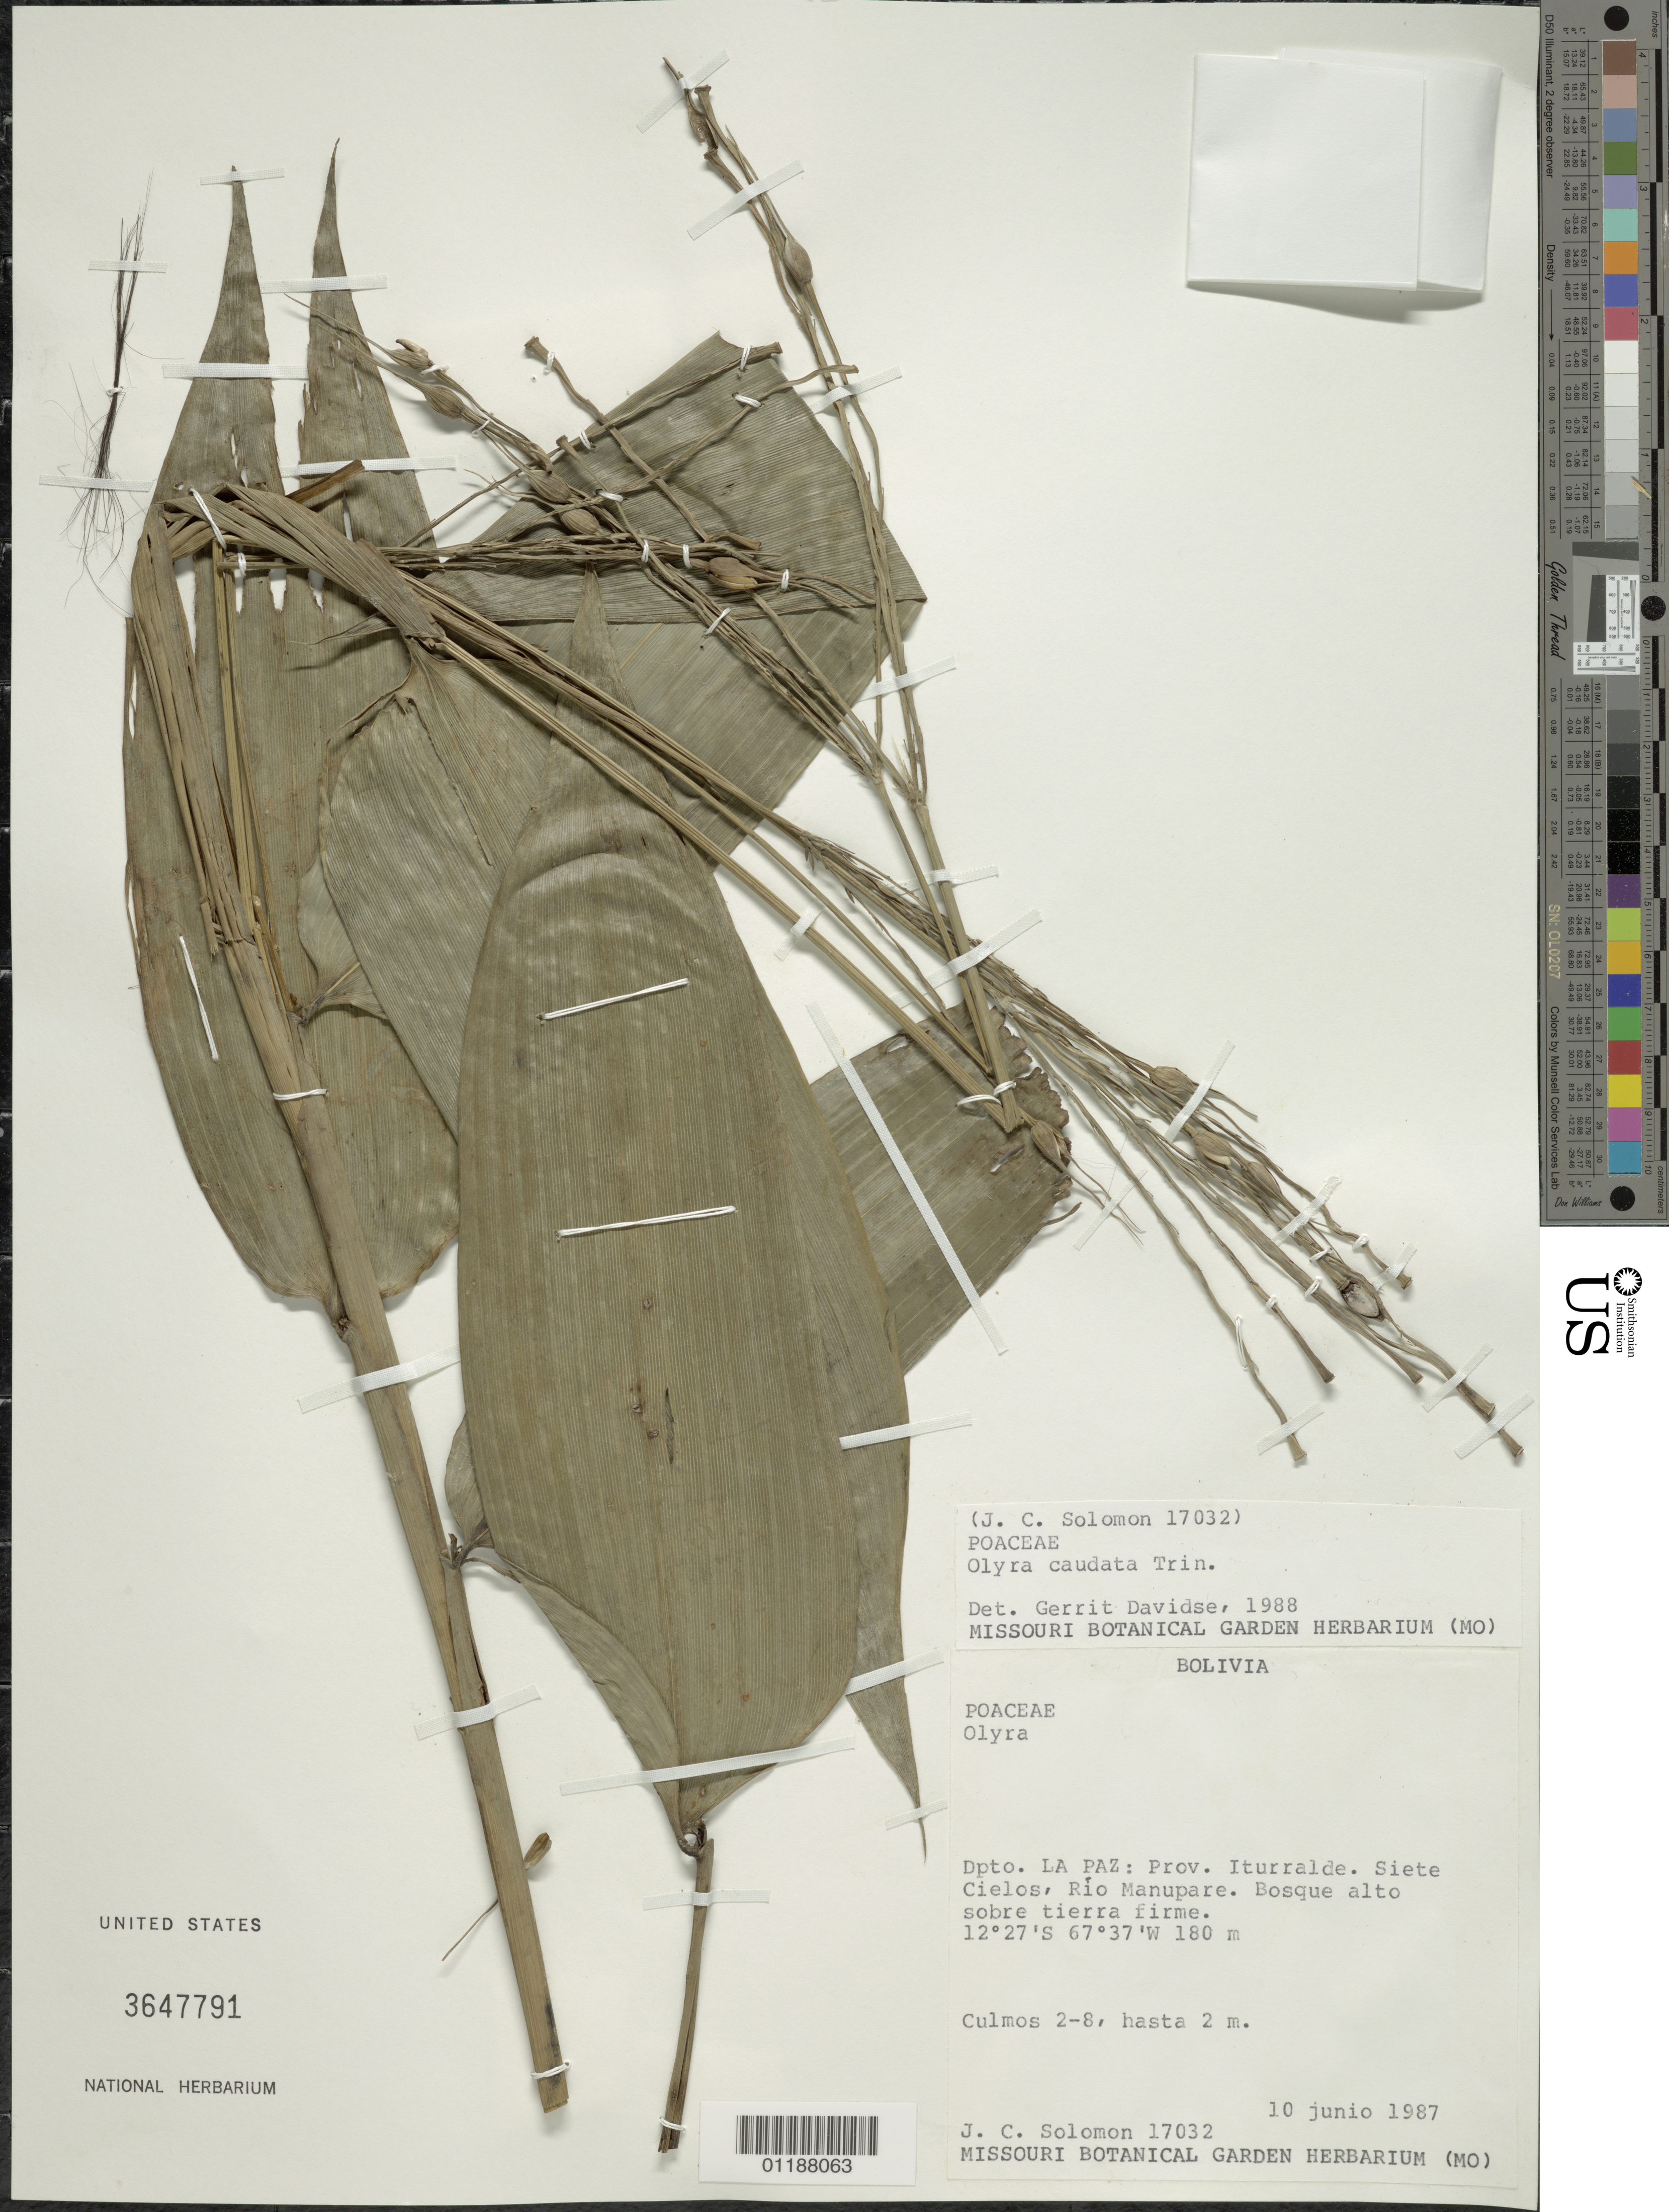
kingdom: Plantae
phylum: Tracheophyta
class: Liliopsida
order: Poales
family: Poaceae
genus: Olyra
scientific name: Olyra caudata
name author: Trin.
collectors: J. C. Solomon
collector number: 17032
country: Bolivia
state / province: La Páz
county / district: Iturralde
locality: Siete Cielos, Rio Manupare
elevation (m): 180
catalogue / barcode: US 3647791